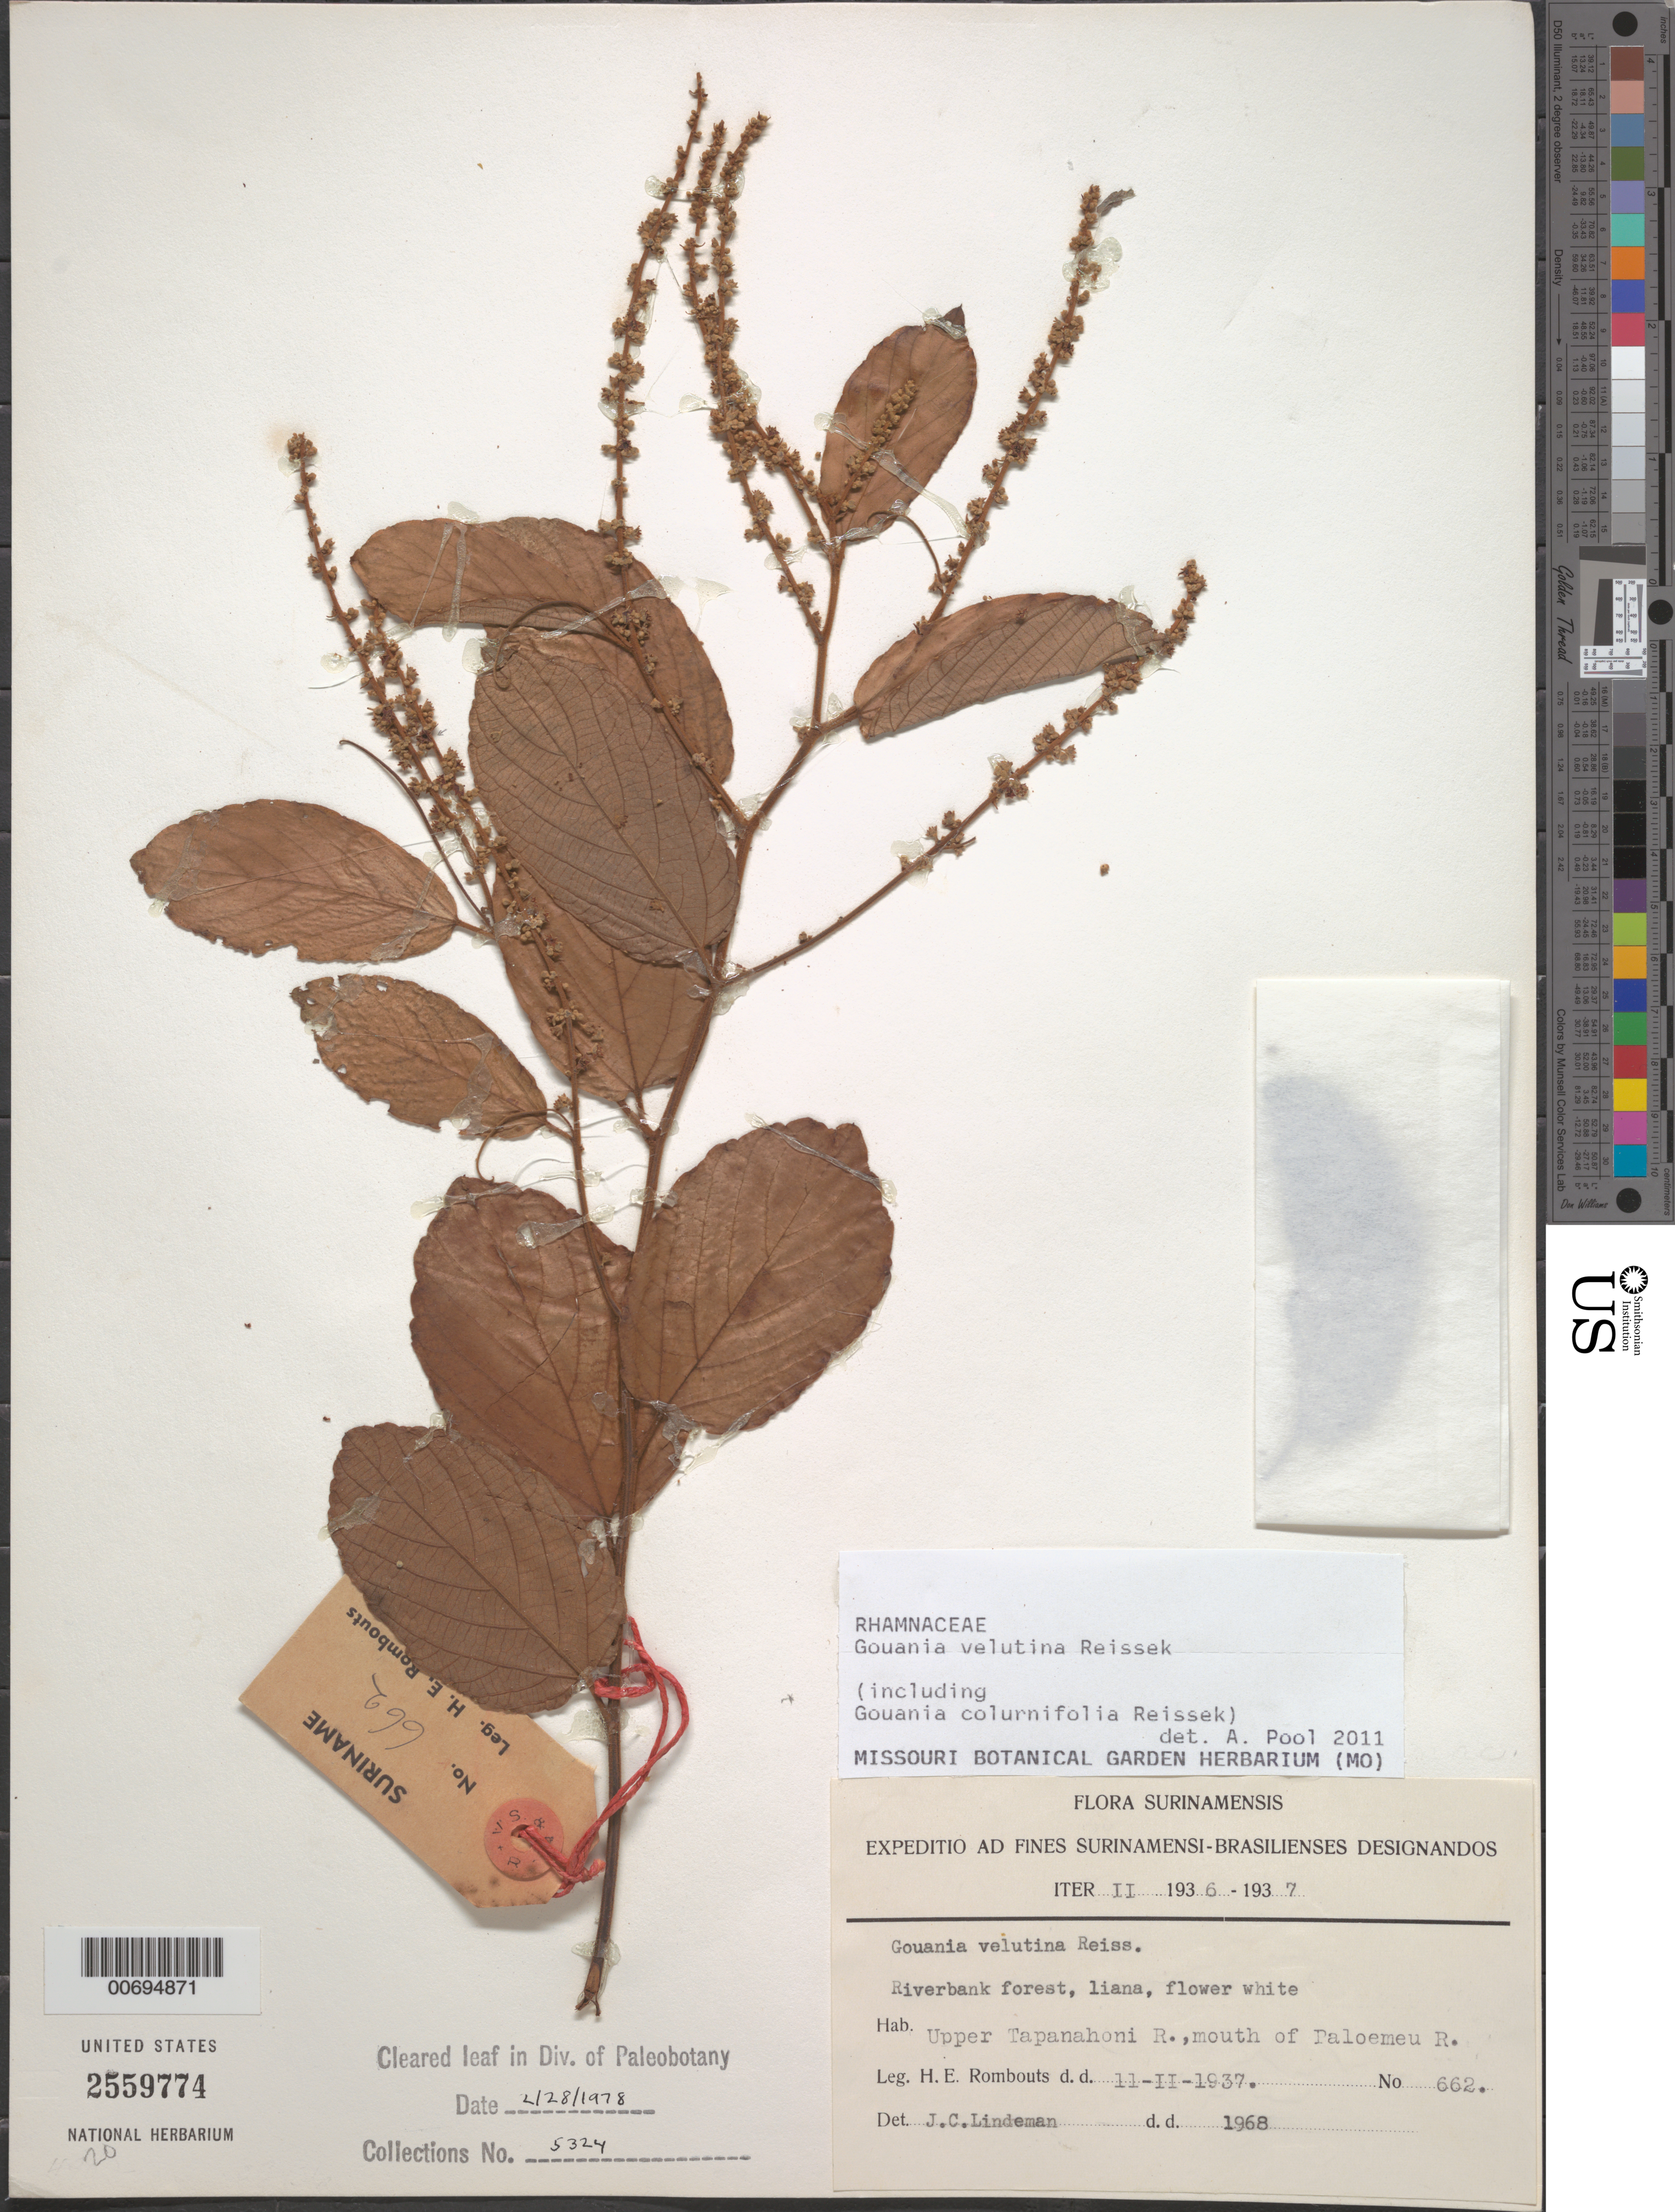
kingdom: Plantae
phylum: Tracheophyta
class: Magnoliopsida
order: Rosales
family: Rhamnaceae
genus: Gouania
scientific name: Gouania velutina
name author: Reissek in Mart.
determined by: Pool, A., (MO), Missouri Botanical Garden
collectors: H. Rombouts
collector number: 662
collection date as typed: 11-Nov-37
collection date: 1937-11-11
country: Suriname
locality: Tapanahoni R. (upper), mouth of Paloemeu R.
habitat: Riverbank forest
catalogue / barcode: US 2559774